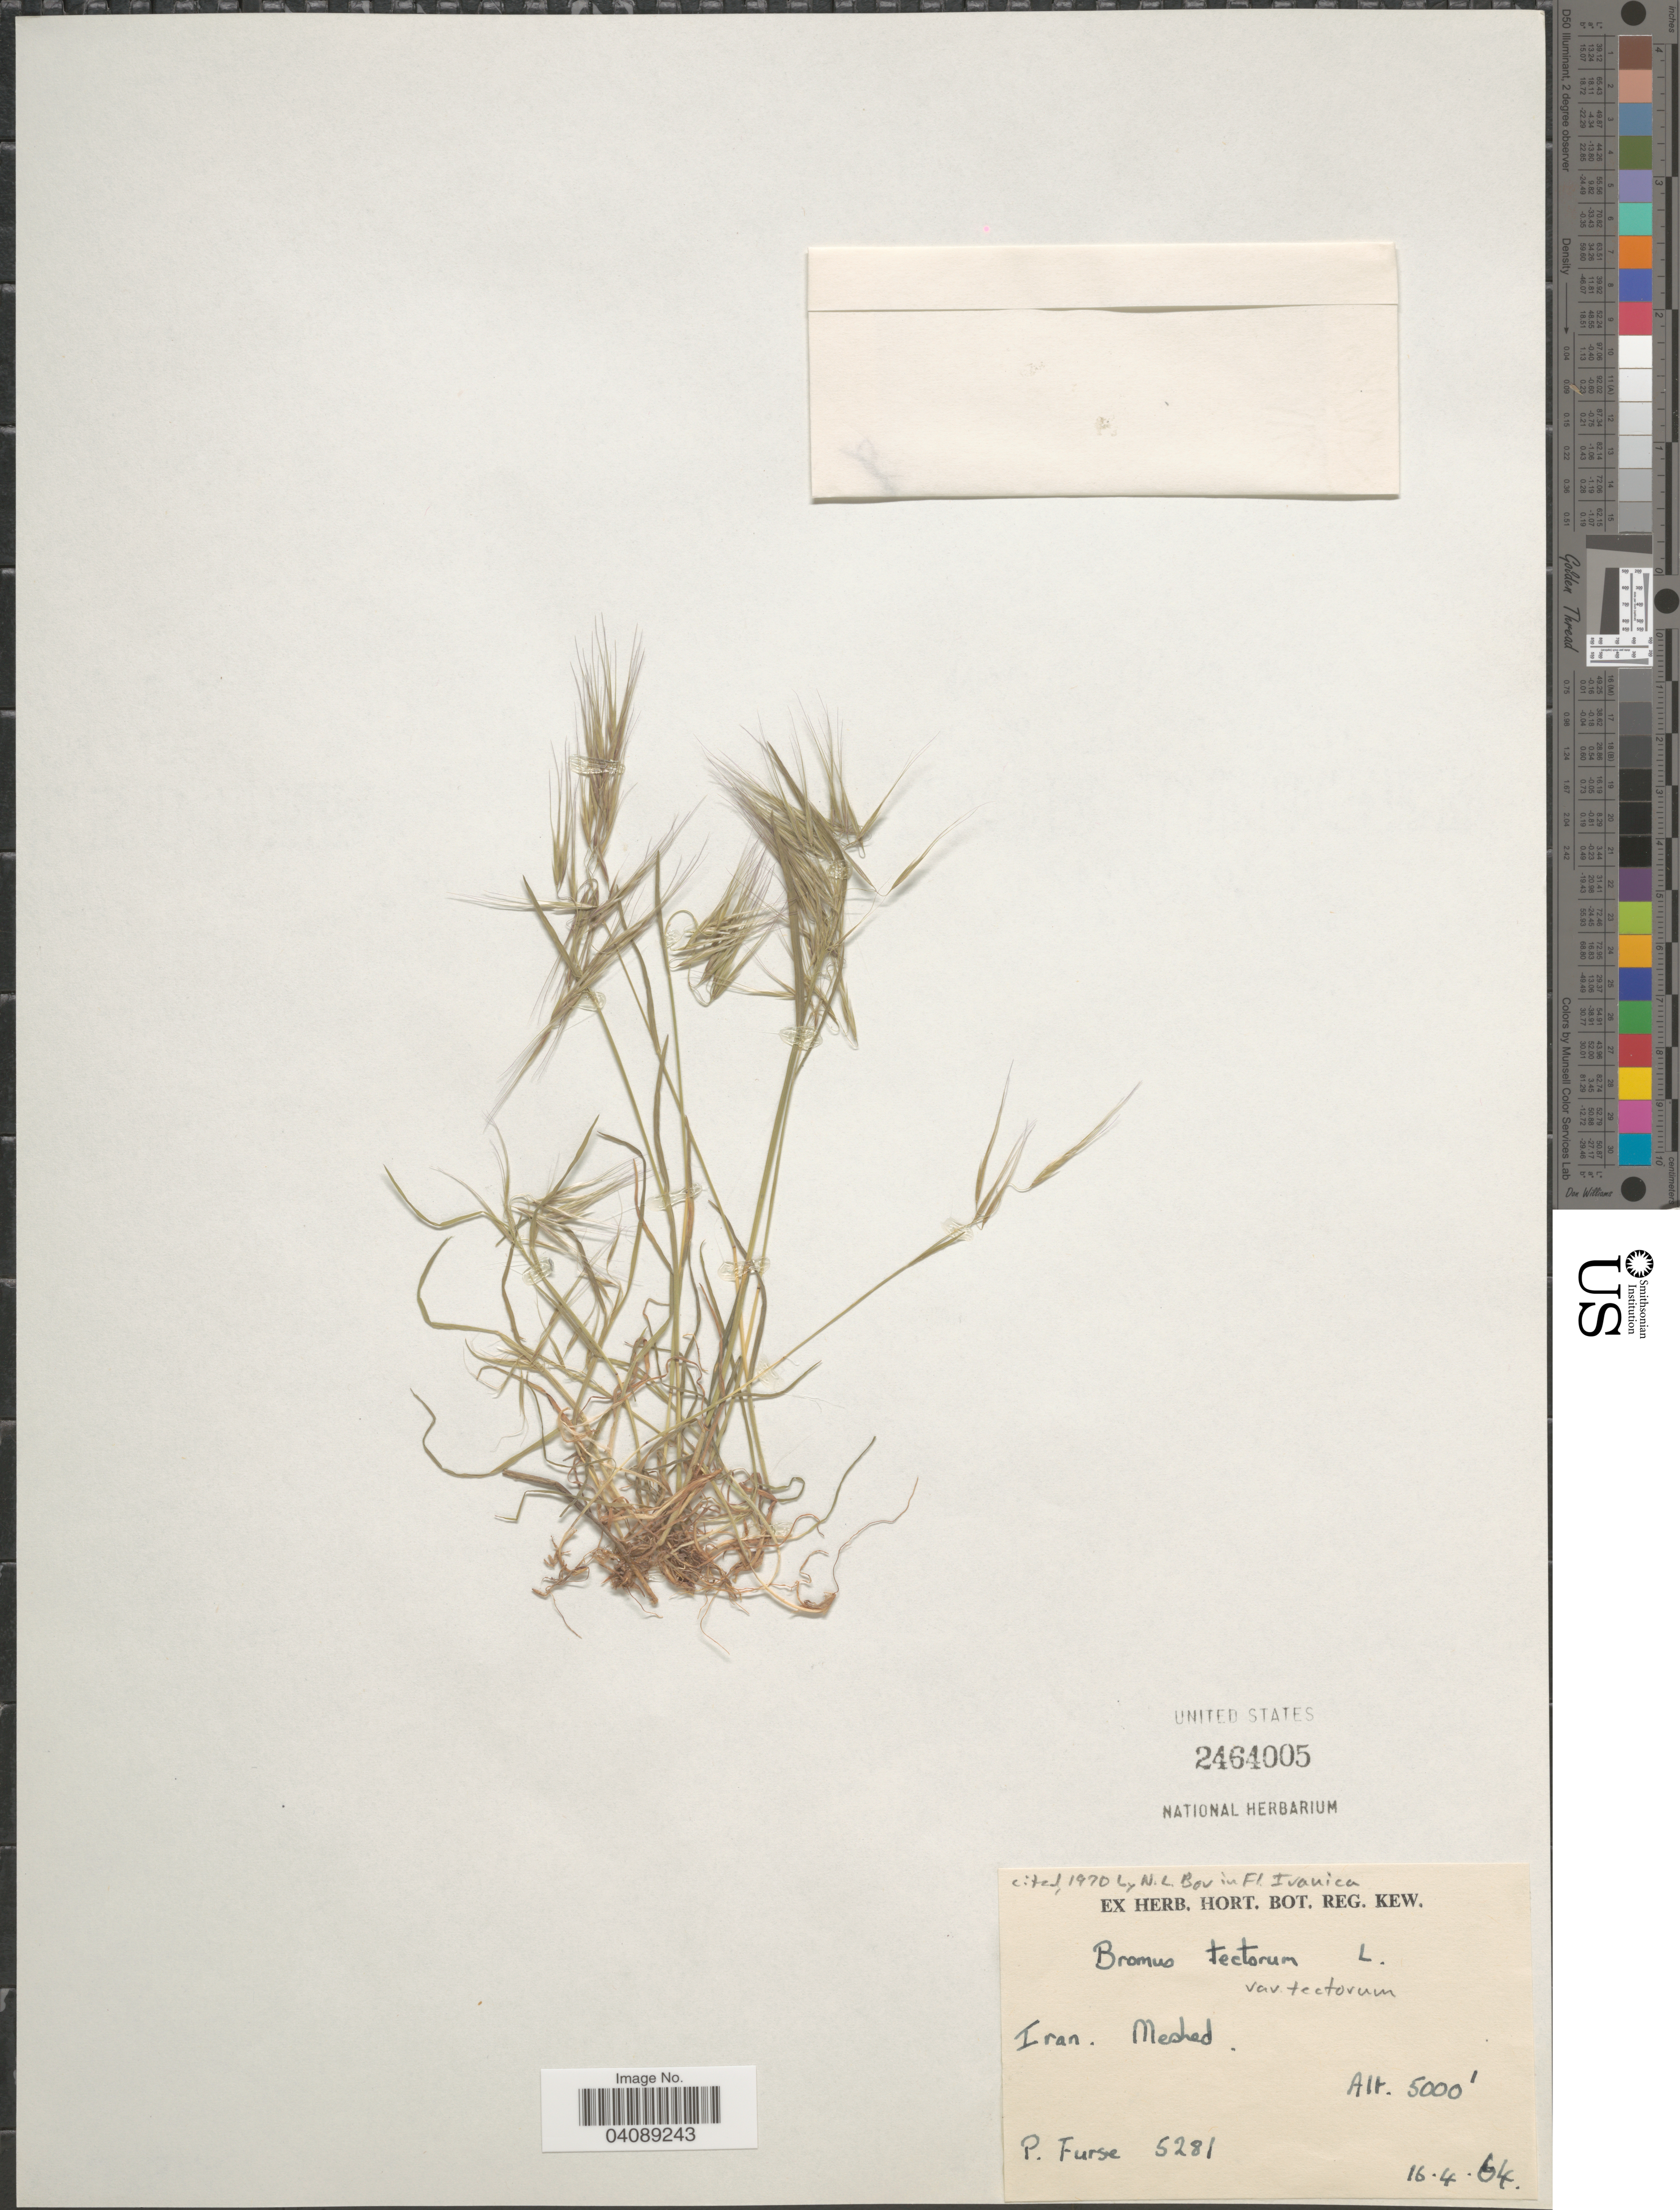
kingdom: Plantae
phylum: Tracheophyta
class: Liliopsida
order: Poales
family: Poaceae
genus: Bromus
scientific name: Bromus tectorum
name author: L.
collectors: P. Furse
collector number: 5281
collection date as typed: Transcribed d/m/y: 16/4/64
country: Iran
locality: Meshed.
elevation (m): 1524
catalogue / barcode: US 2464005